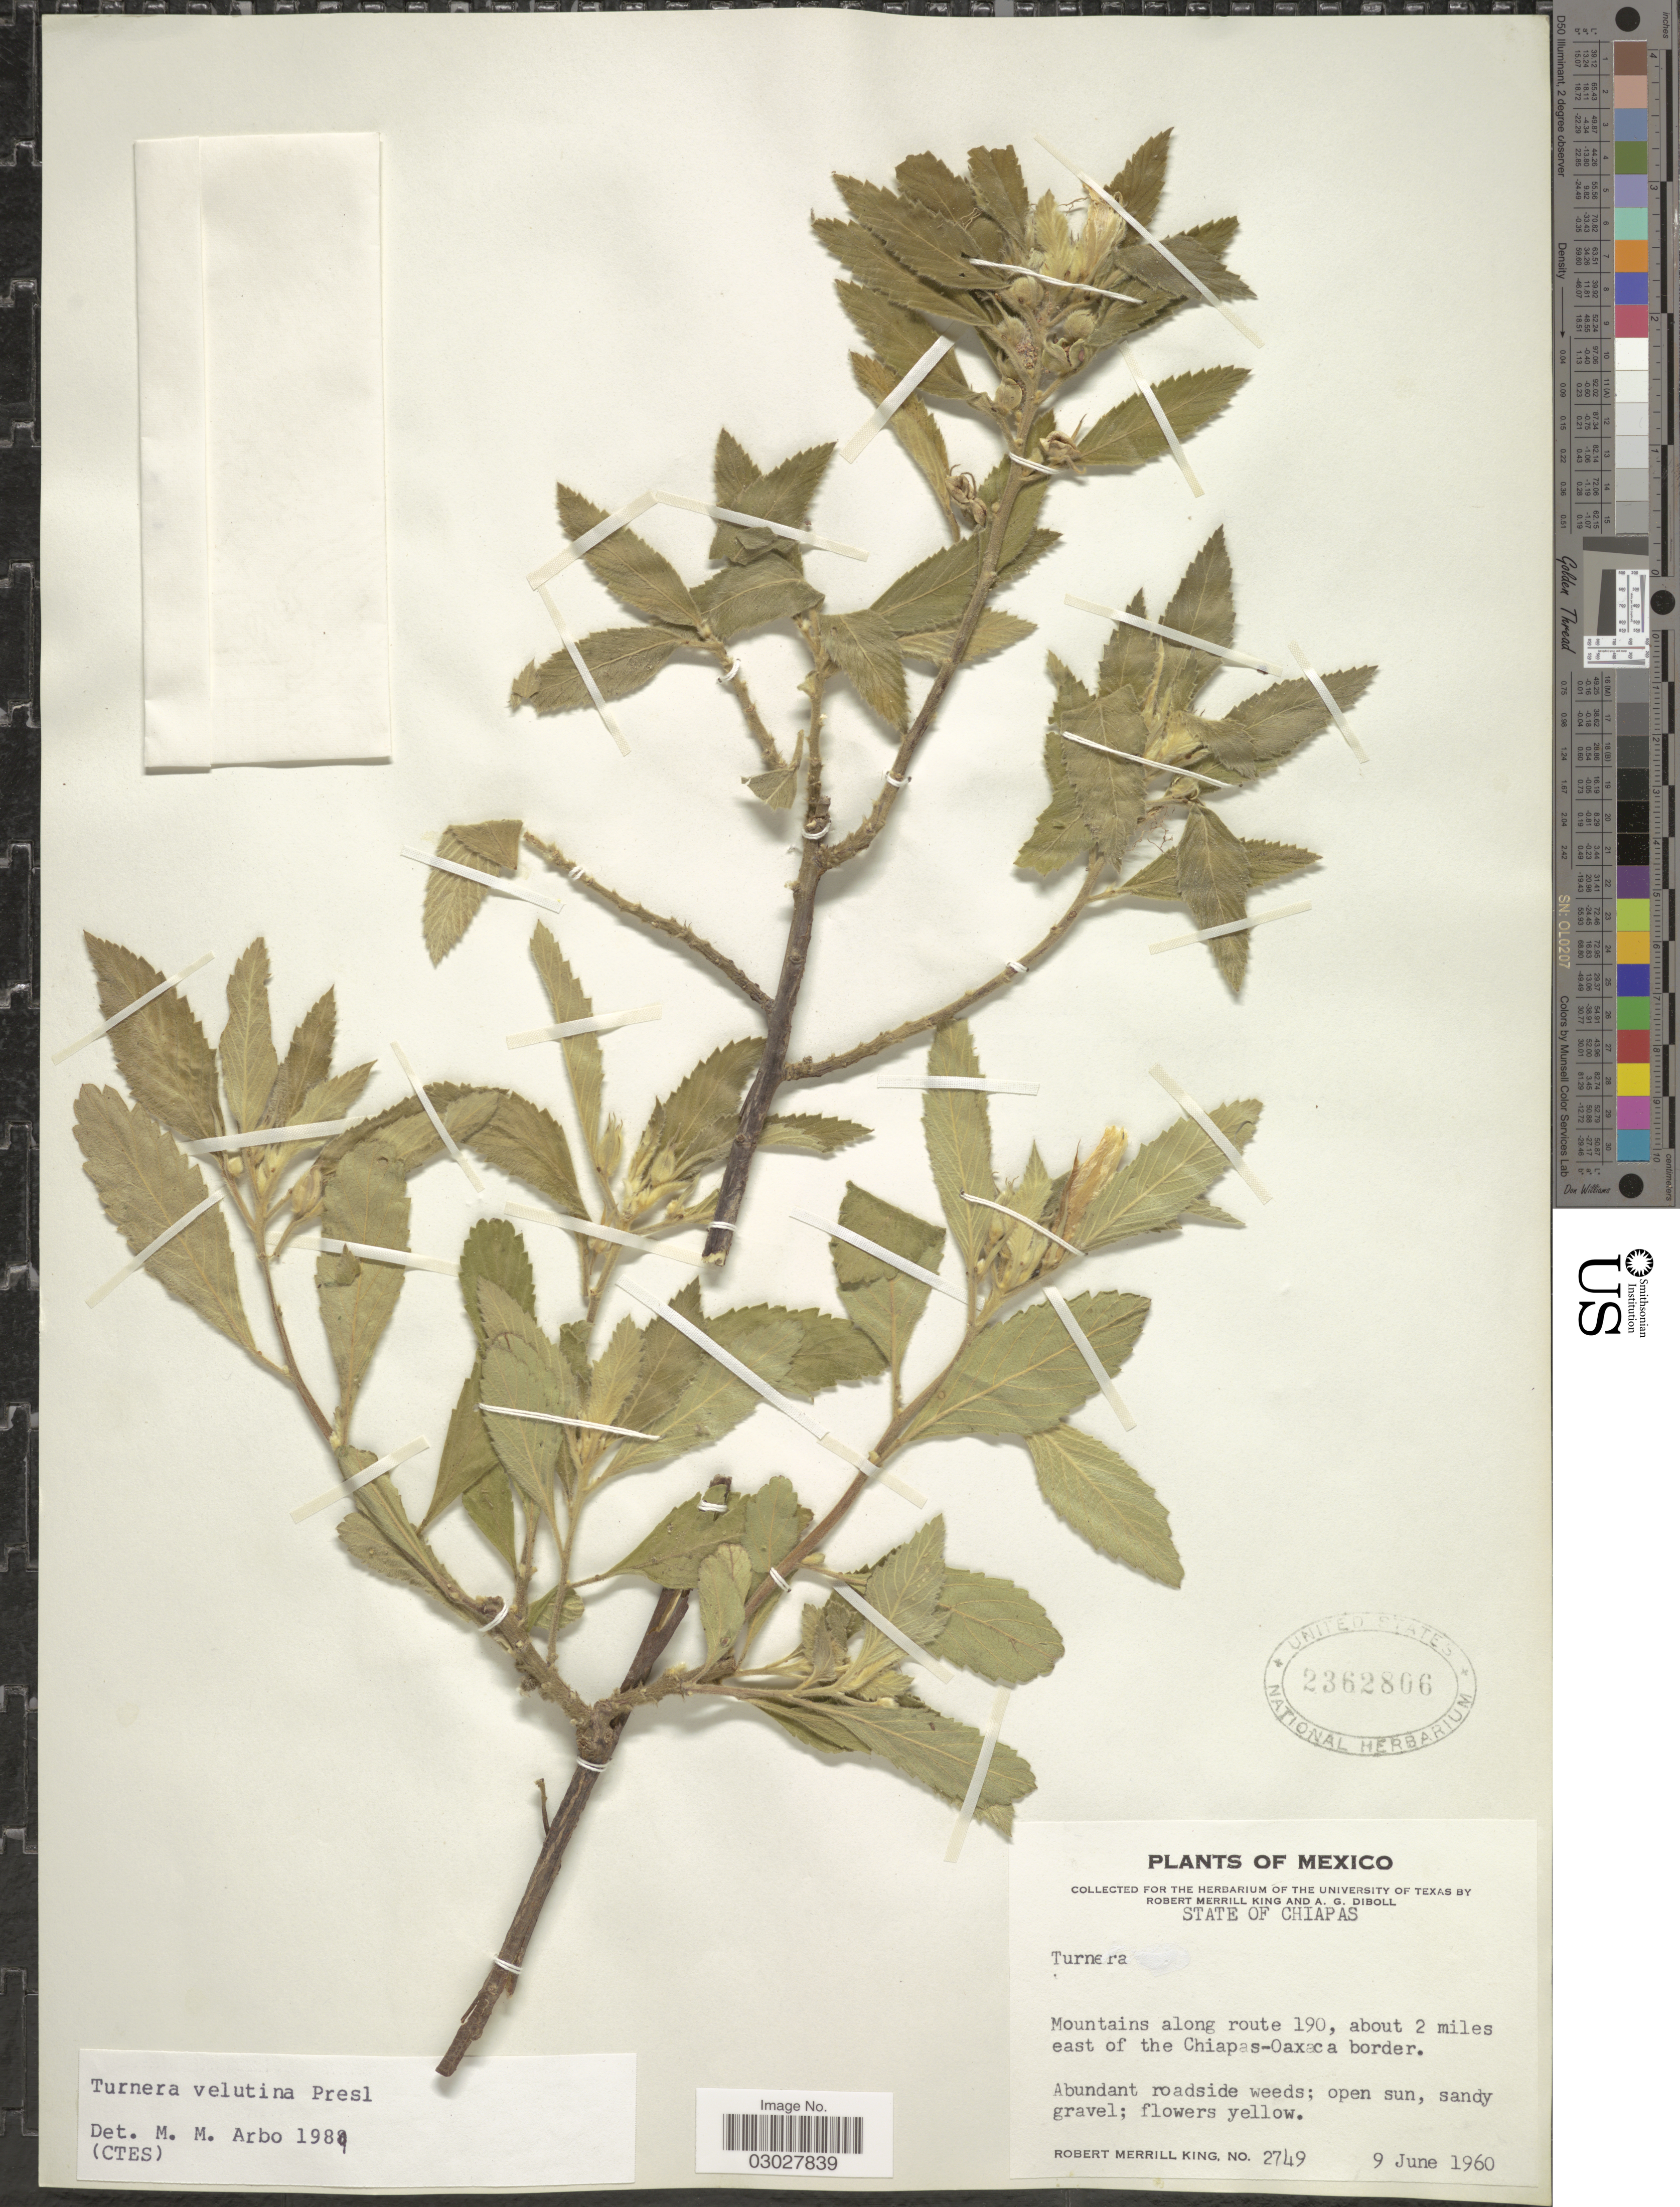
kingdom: Plantae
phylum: Tracheophyta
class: Magnoliopsida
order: Malpighiales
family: Turneraceae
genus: Turnera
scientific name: Turnera velutina Benth., nom. illeg.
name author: Benth.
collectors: R. M. King & A. Diboll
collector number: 2749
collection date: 1960-06-09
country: Mexico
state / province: Chiapas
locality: Mountains along route 190, about 2 miles east of the Chiapas-Oaxaca border.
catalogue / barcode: US 2362806